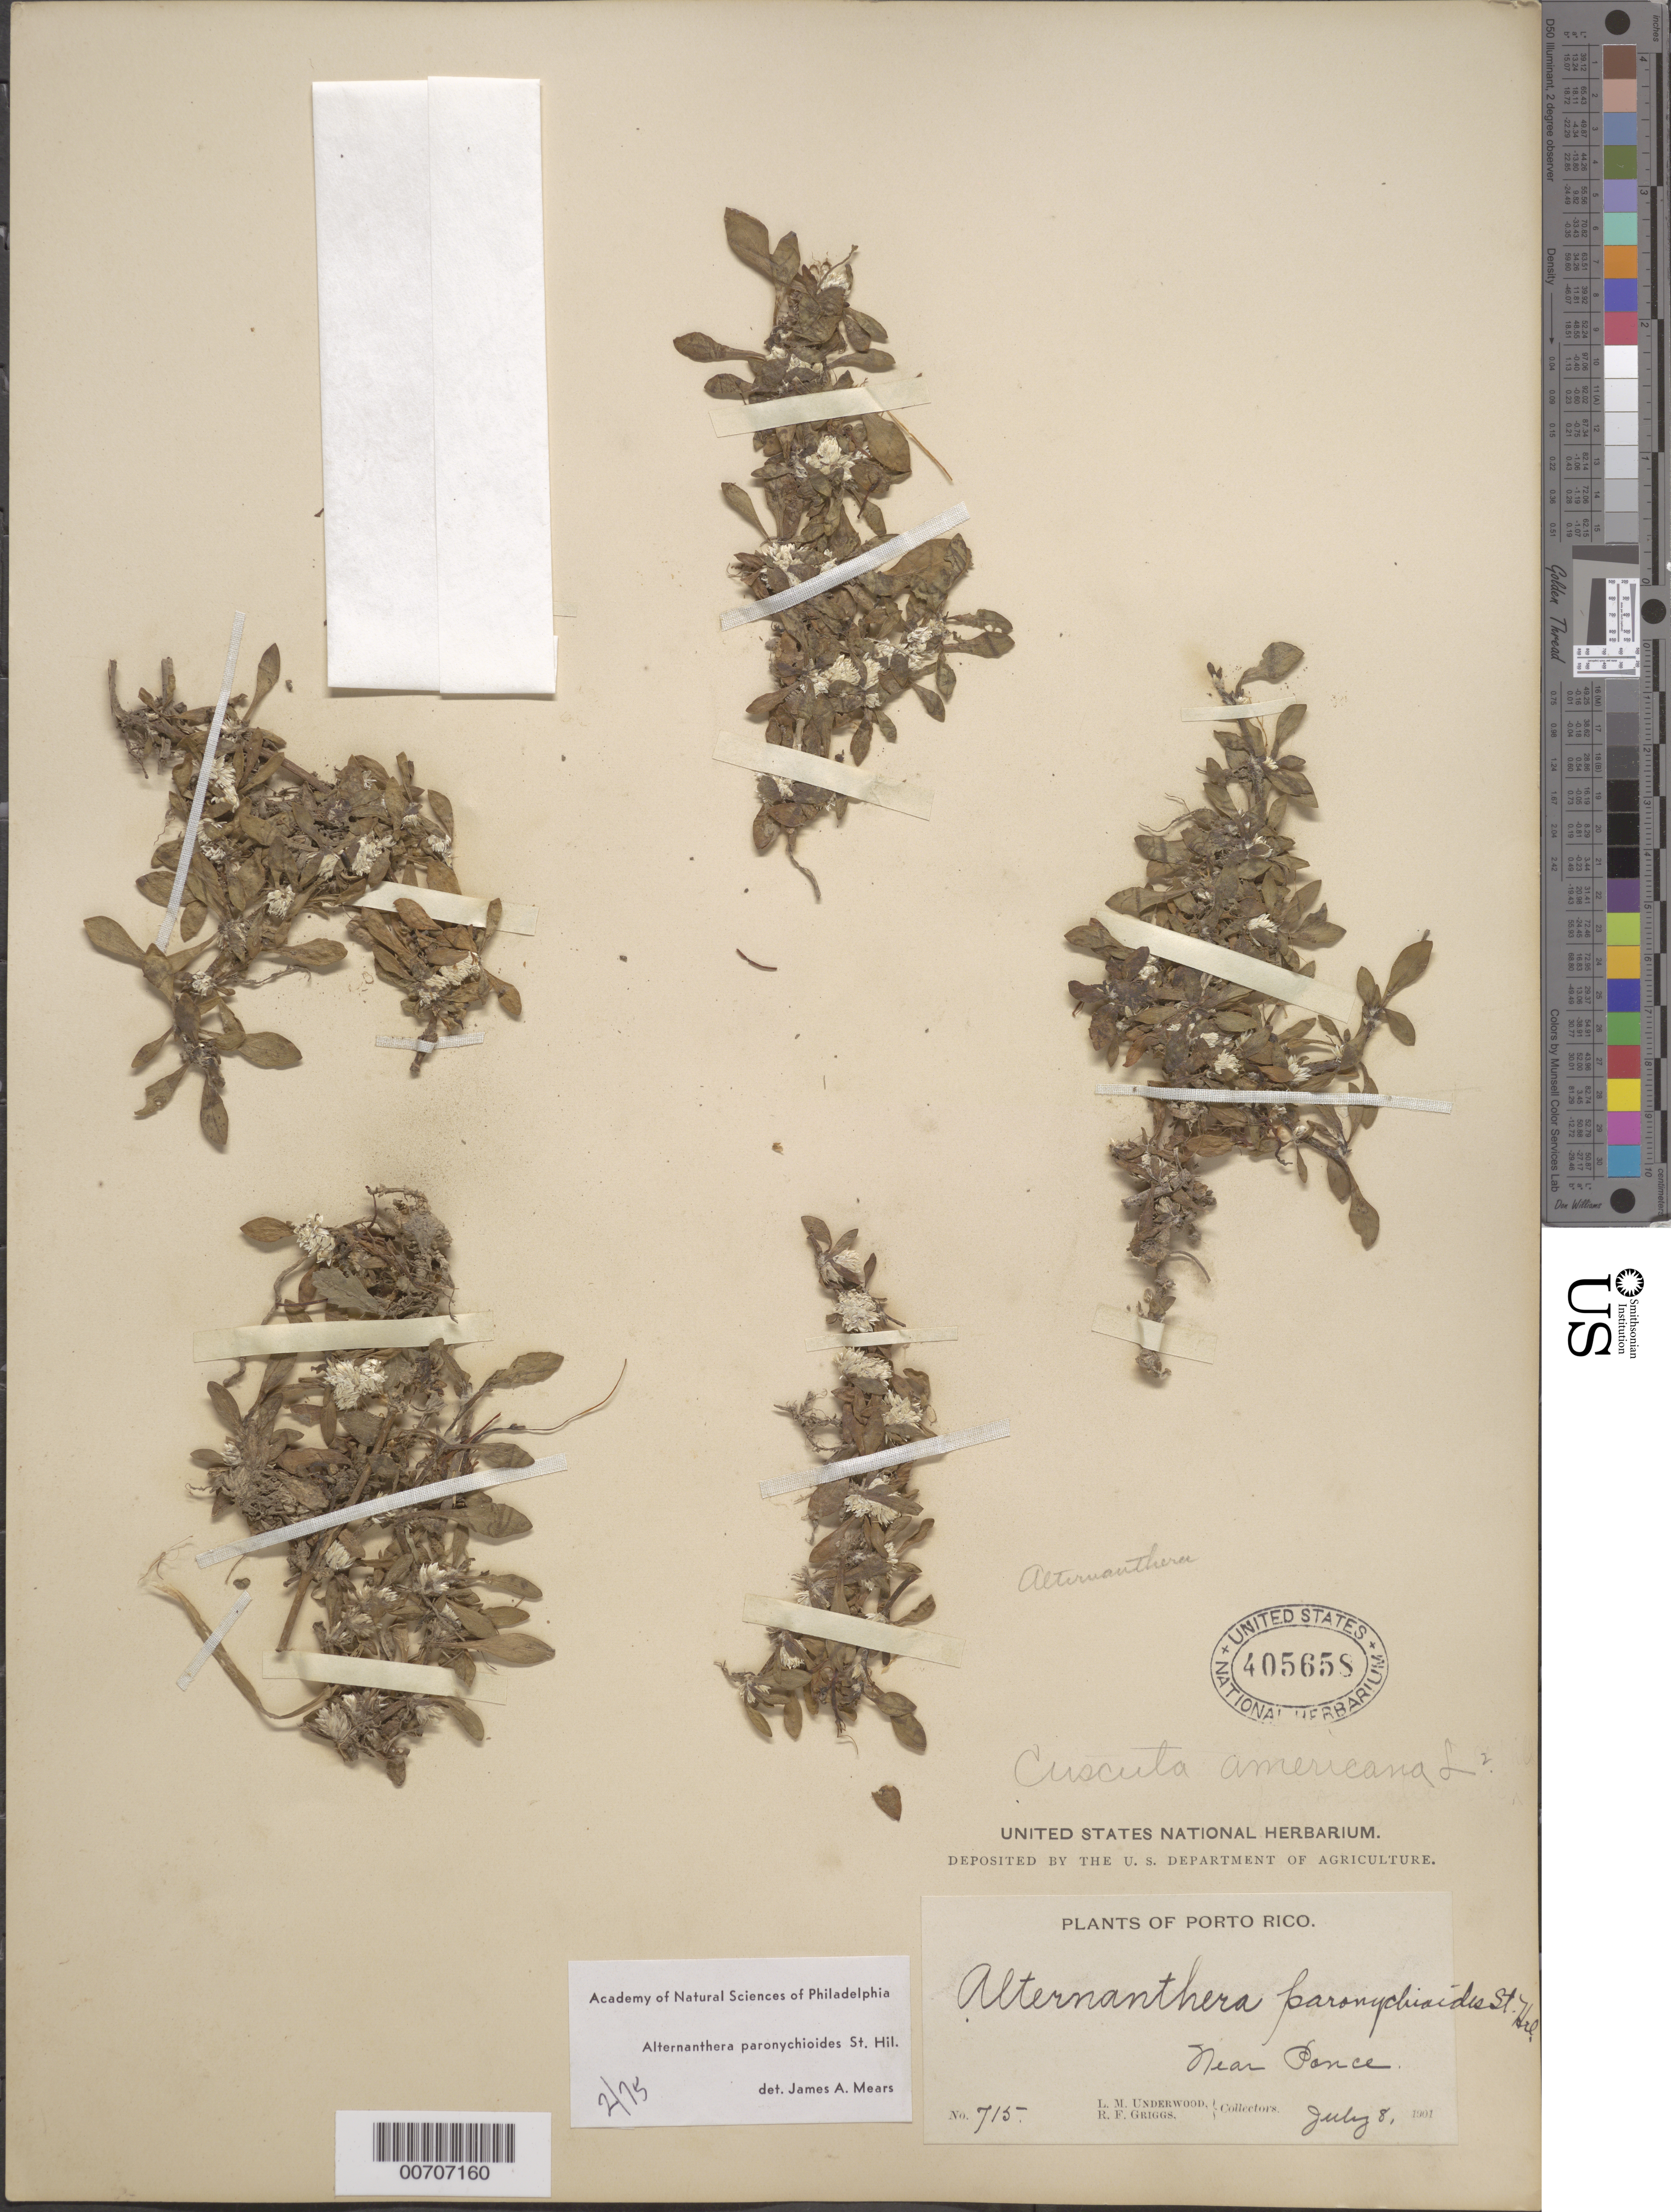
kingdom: Plantae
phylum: Tracheophyta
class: Magnoliopsida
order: Caryophyllales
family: Amaranthaceae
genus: Alternanthera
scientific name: Alternanthera paronychioides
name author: A. St.-Hil.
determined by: Mears, J. A., (PH), Academy of Natural Sciences of Philadelphia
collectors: L. M. Underwood & R. F. Griggs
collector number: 715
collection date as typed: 08 Jul 1901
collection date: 1901-07-08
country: Puerto Rico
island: Greater Antilles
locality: Ponce, near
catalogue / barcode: US 405658